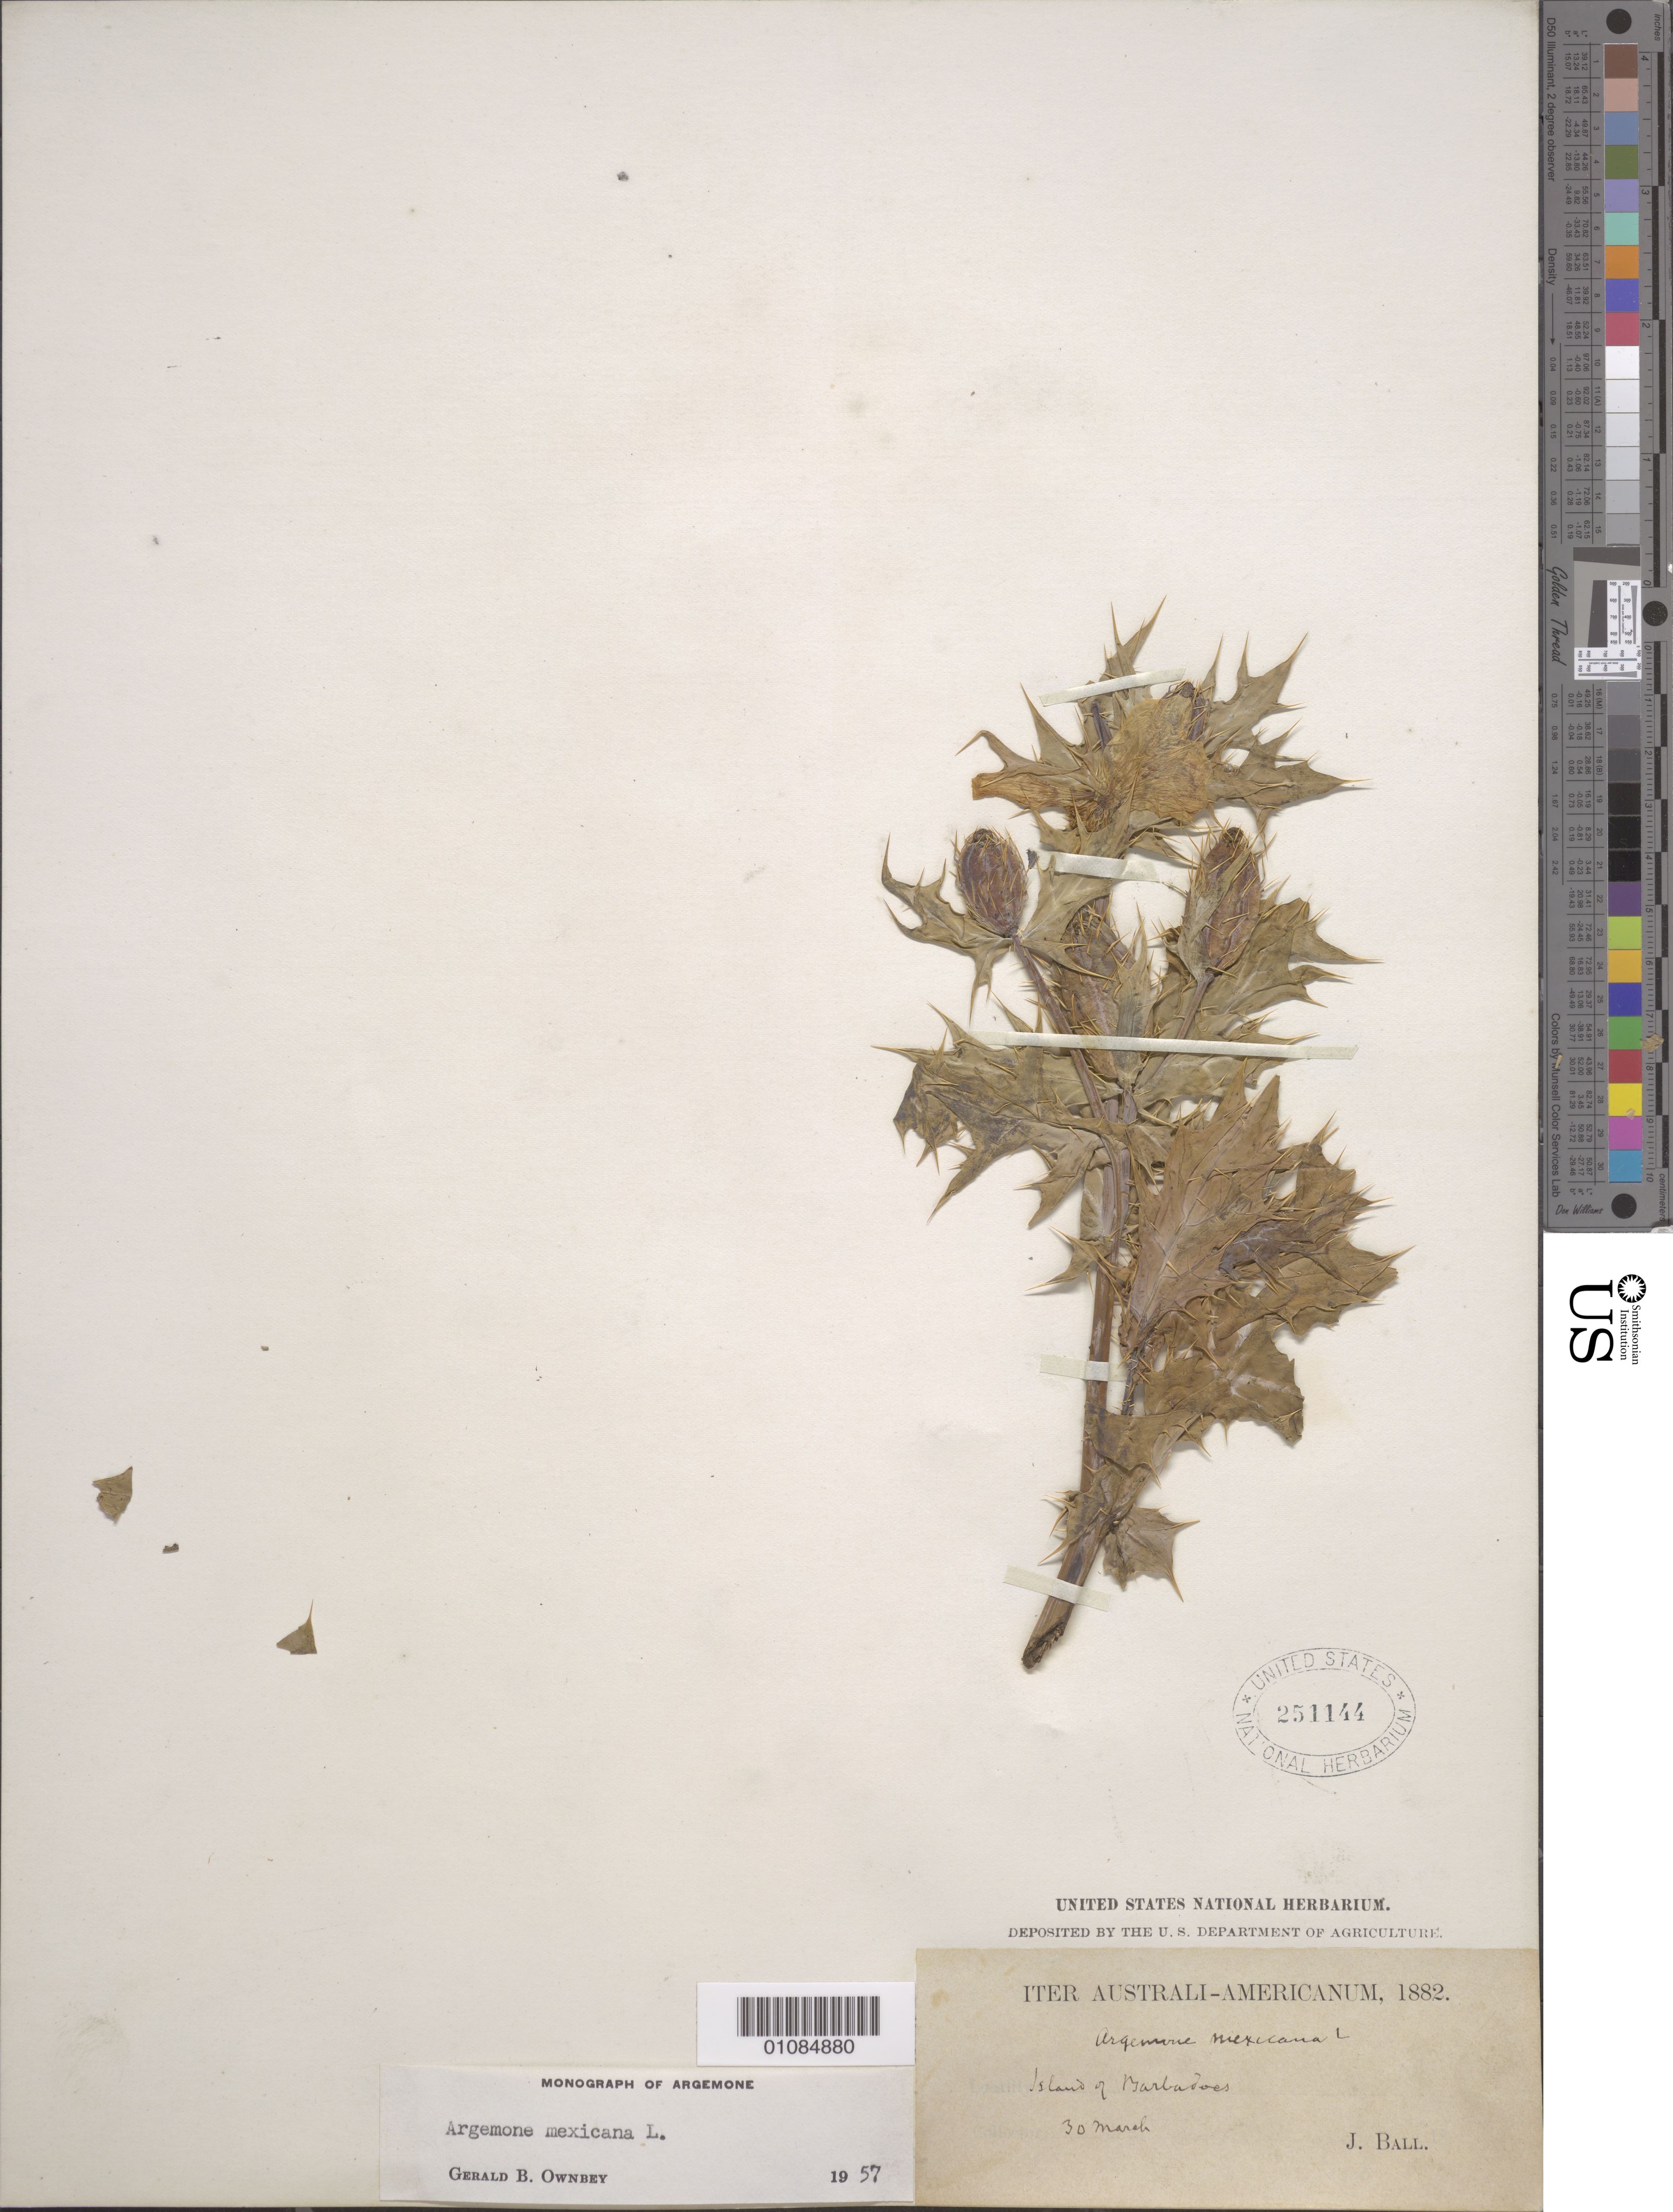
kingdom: Plantae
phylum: Tracheophyta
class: Magnoliopsida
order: Ranunculales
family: Papaveraceae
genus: Argemone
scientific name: Argemone mexicana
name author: L.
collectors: J. Ball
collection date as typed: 30 Mar 1882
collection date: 1882-03-30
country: Barbados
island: Barbados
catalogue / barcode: US 251144